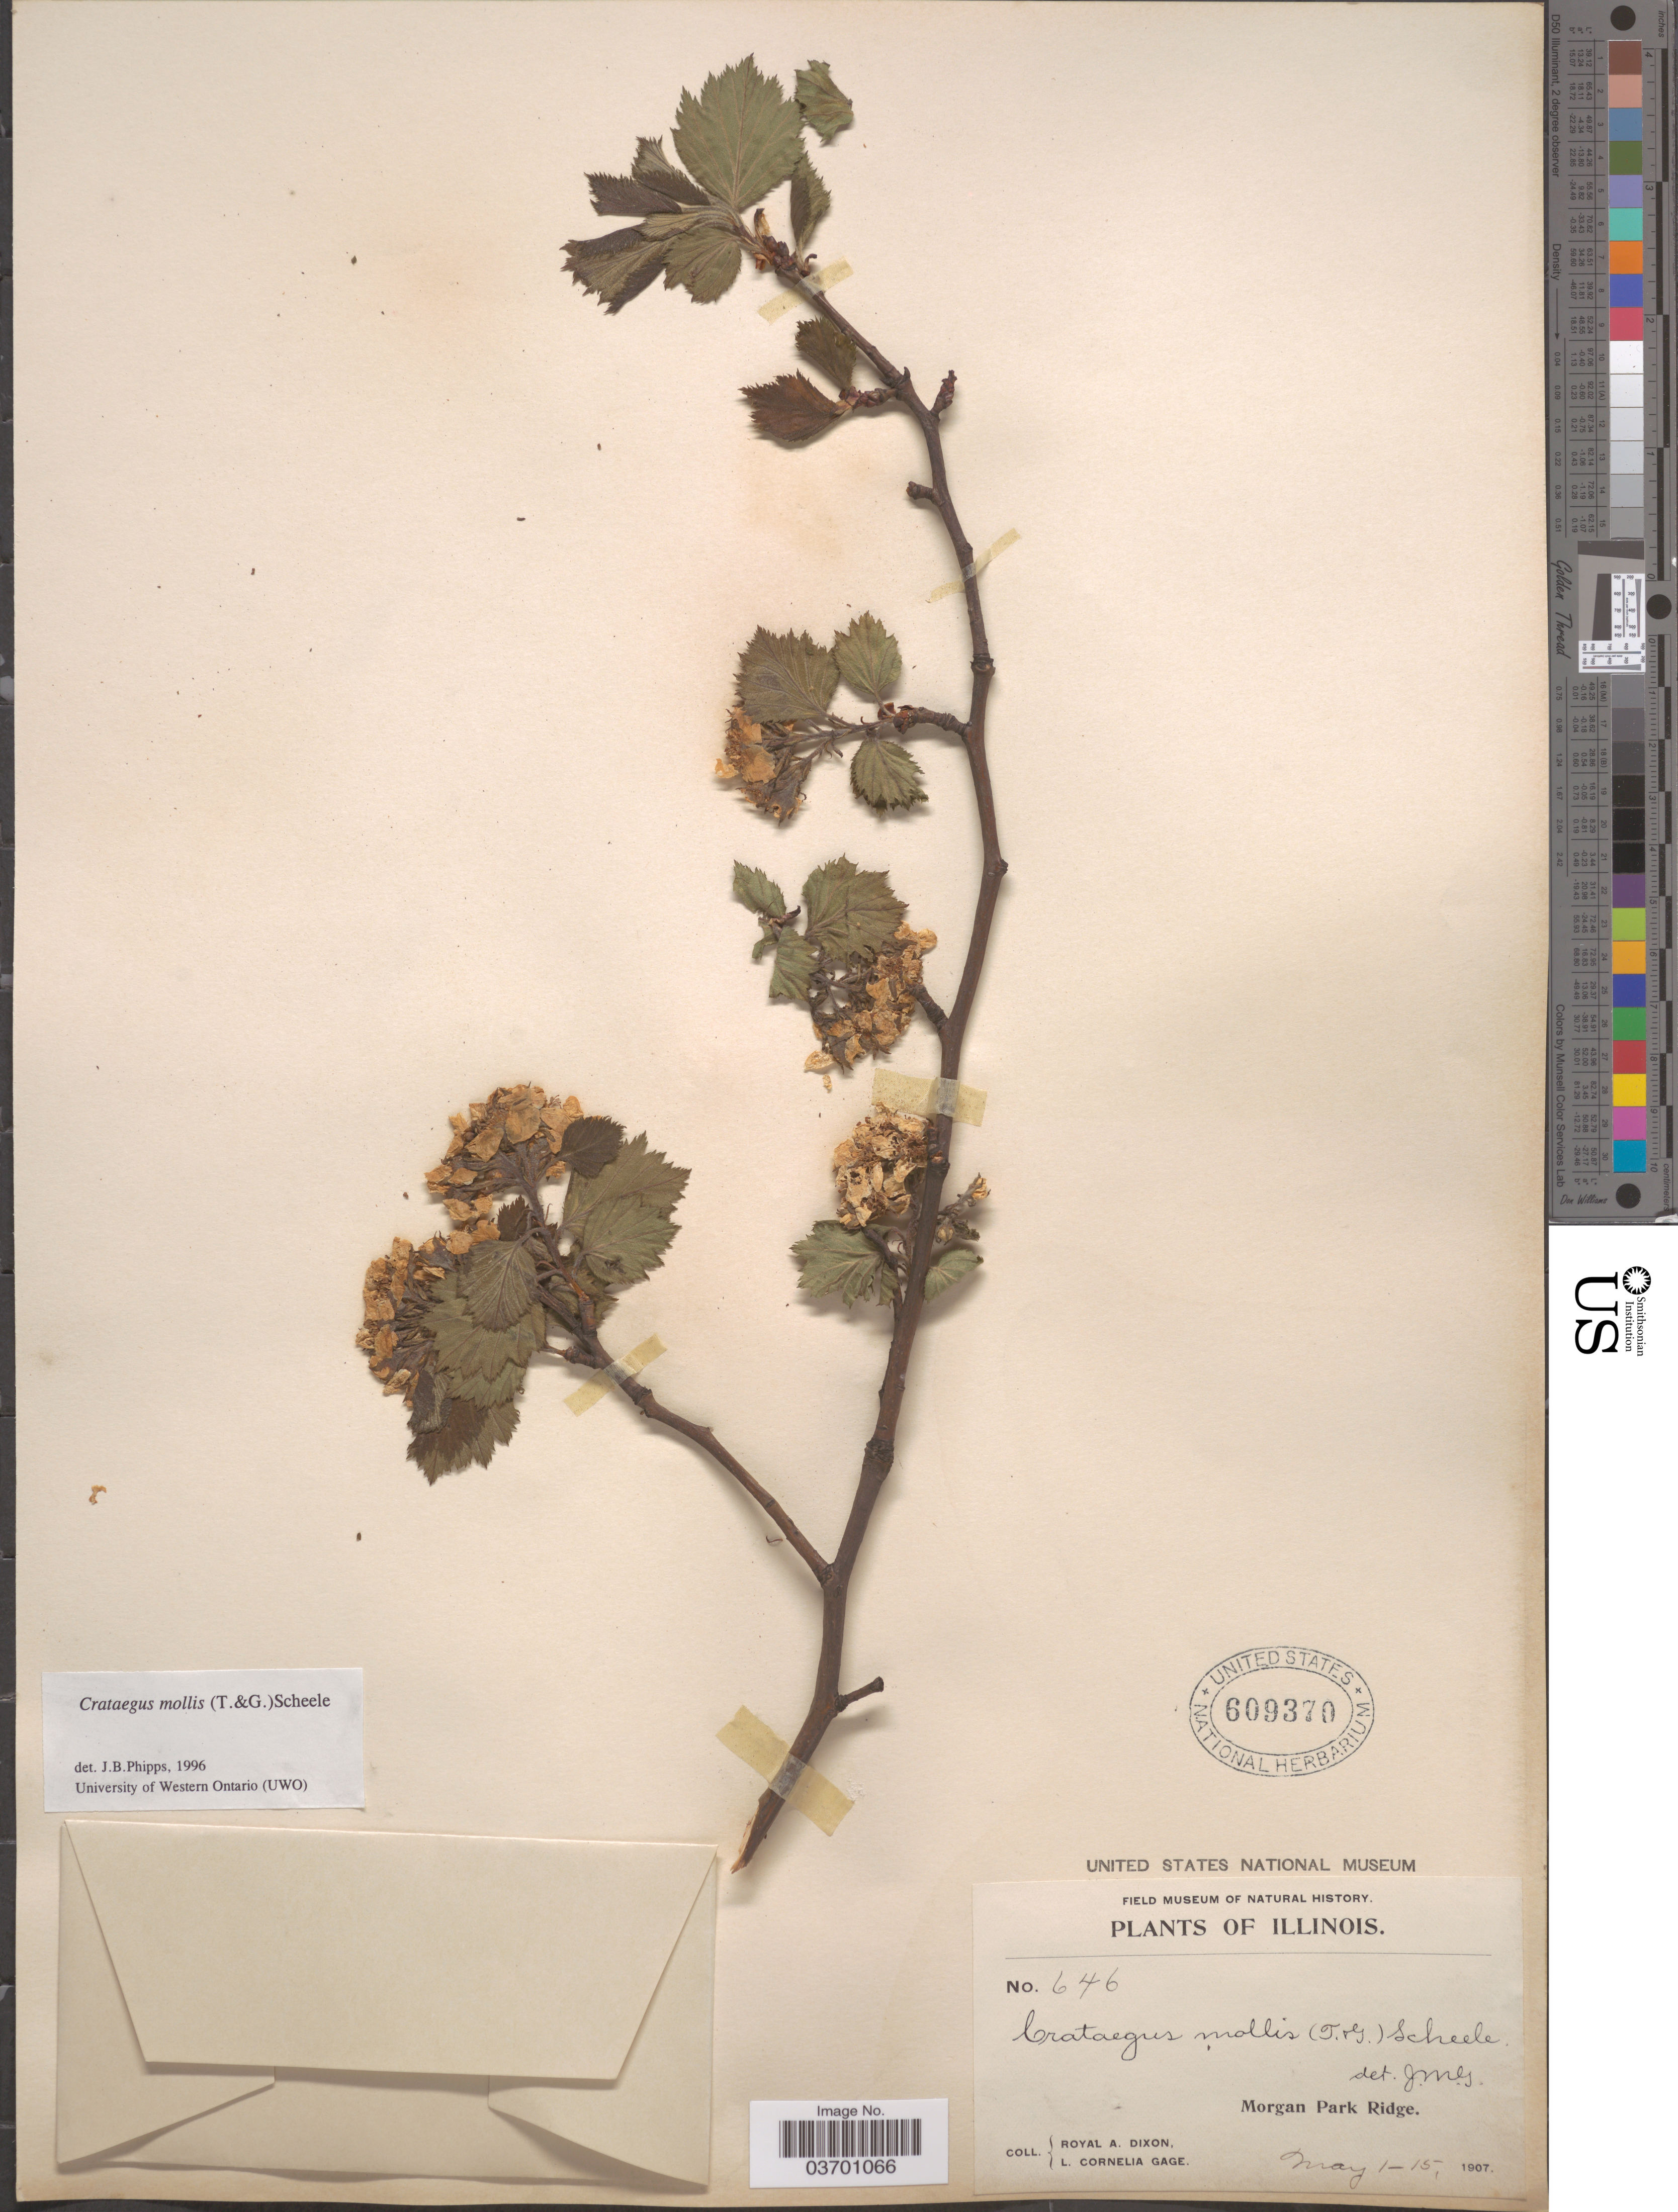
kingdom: Plantae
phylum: Tracheophyta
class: Magnoliopsida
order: Rosales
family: Rosaceae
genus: Crataegus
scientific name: Crataegus mollis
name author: (Torr. & A. Gray) Scheele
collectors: R. A. Dixon & L. Gage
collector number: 646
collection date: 1907-05-01/1907-05-15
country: United States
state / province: Illinois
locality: Morgan Park Ridge.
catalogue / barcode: US 609370